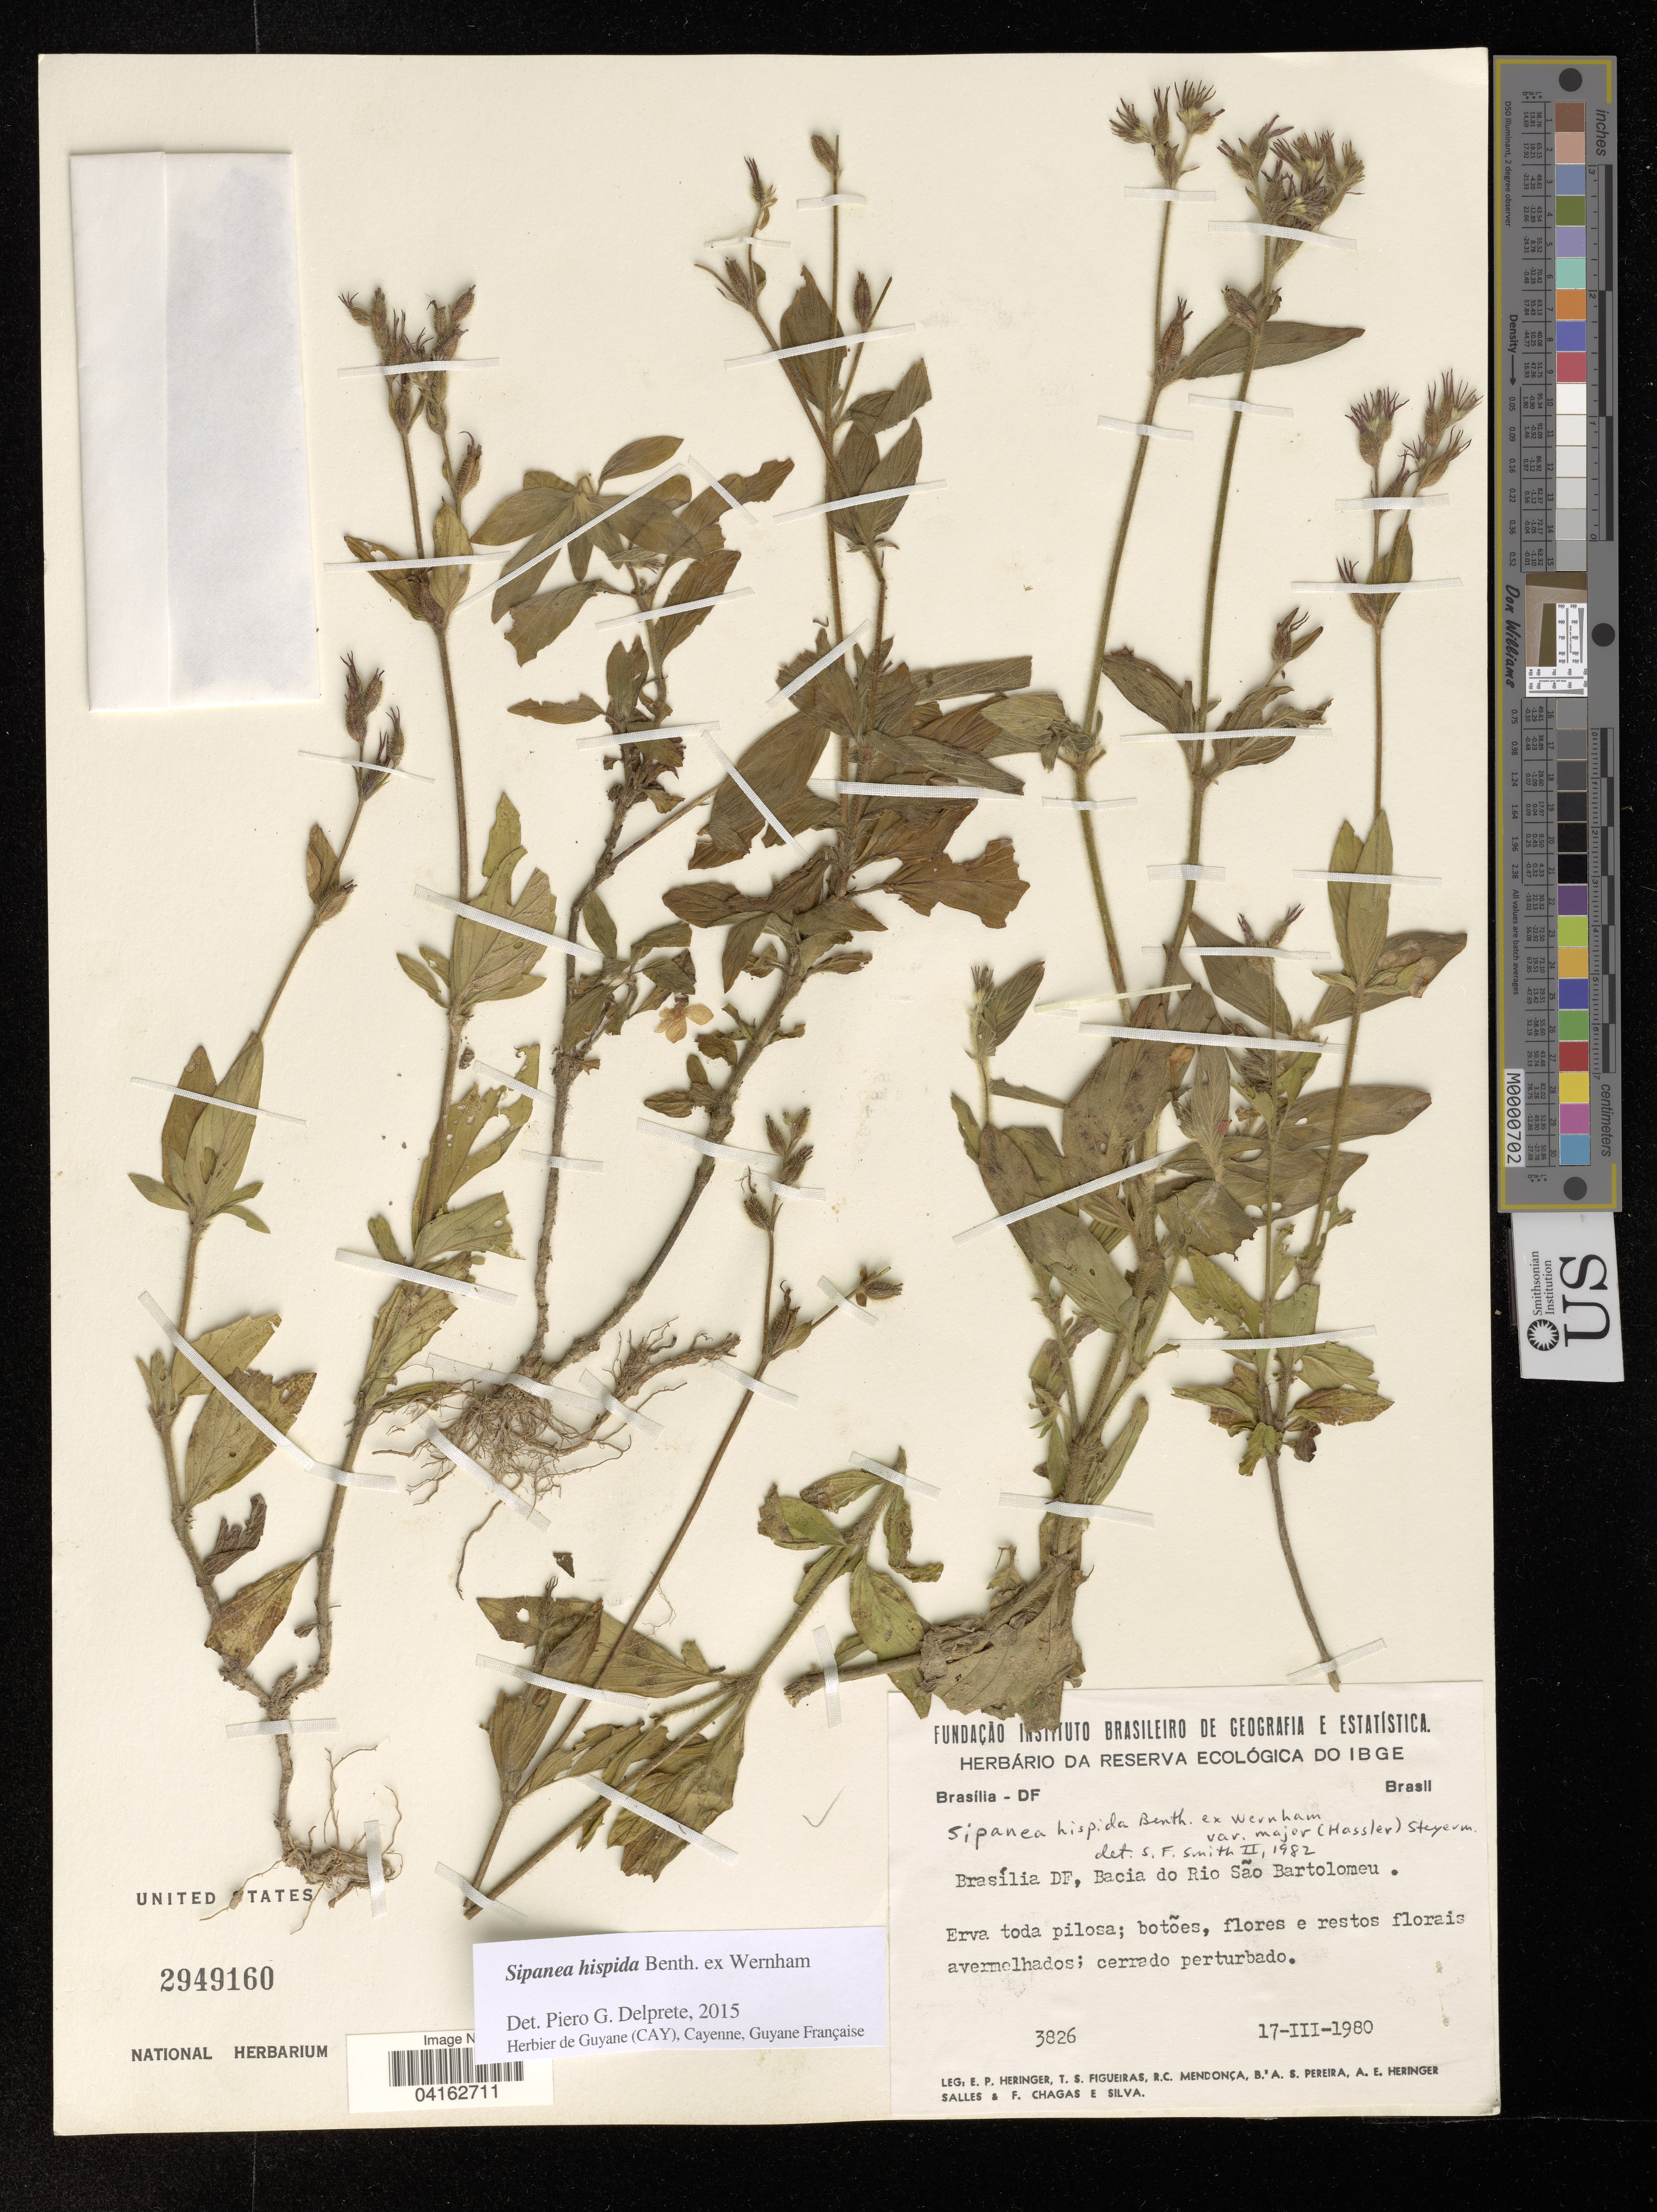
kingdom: Plantae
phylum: Tracheophyta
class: Magnoliopsida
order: Gentianales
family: Rubiaceae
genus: Sipanea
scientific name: Sipanea hispida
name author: Benth. ex Wernham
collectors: P. Heringer, T. S. Figueiras, R. Mendonça, B. Pereira & et al.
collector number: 3826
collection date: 1980-03-17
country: Brazil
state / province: Distrito Federal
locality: Brasília DF, Bacia do Rio São Bartolomeu.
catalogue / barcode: US 2949160